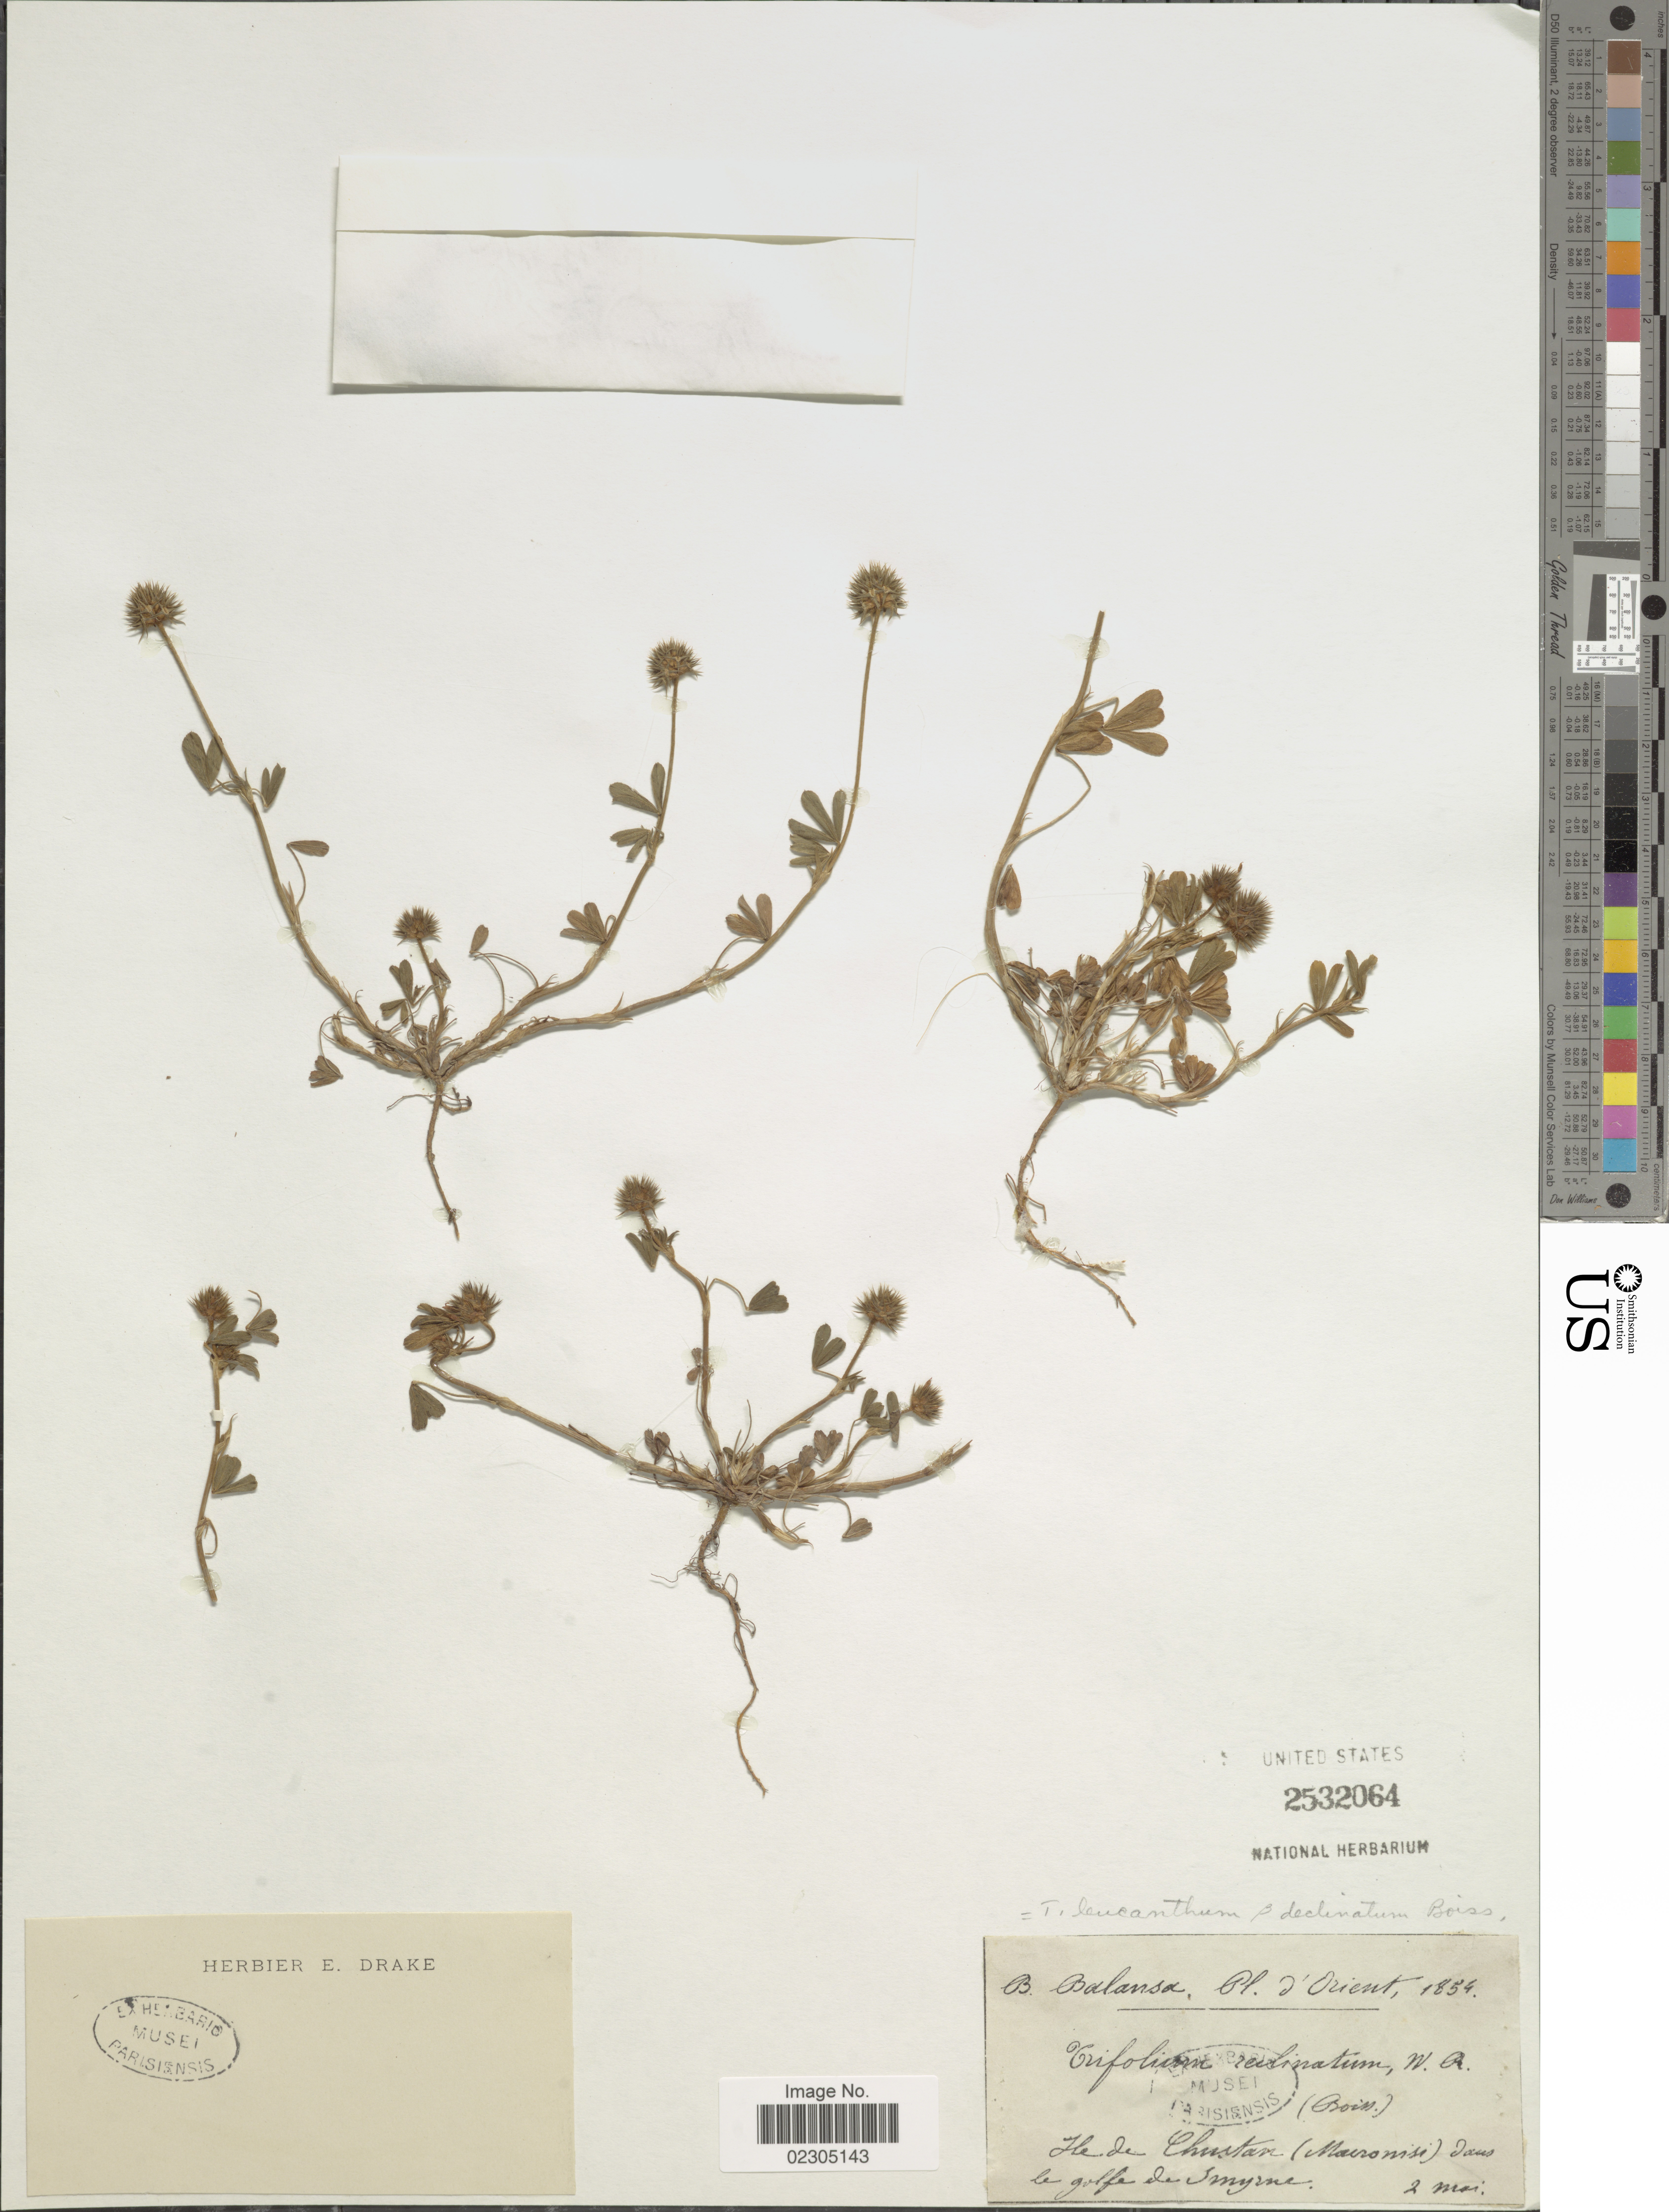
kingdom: Plantae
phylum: Tracheophyta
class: Magnoliopsida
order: Fabales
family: Fabaceae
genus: Trifolium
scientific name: Trifolium leucanthum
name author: M. Bieb.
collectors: B. Balansa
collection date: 1854-05-02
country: Turkey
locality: D'Orient. Ile de Churtan ( Micronisi) Sous de golfe de Smyrne. [interpreted]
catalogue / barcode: US 2532064